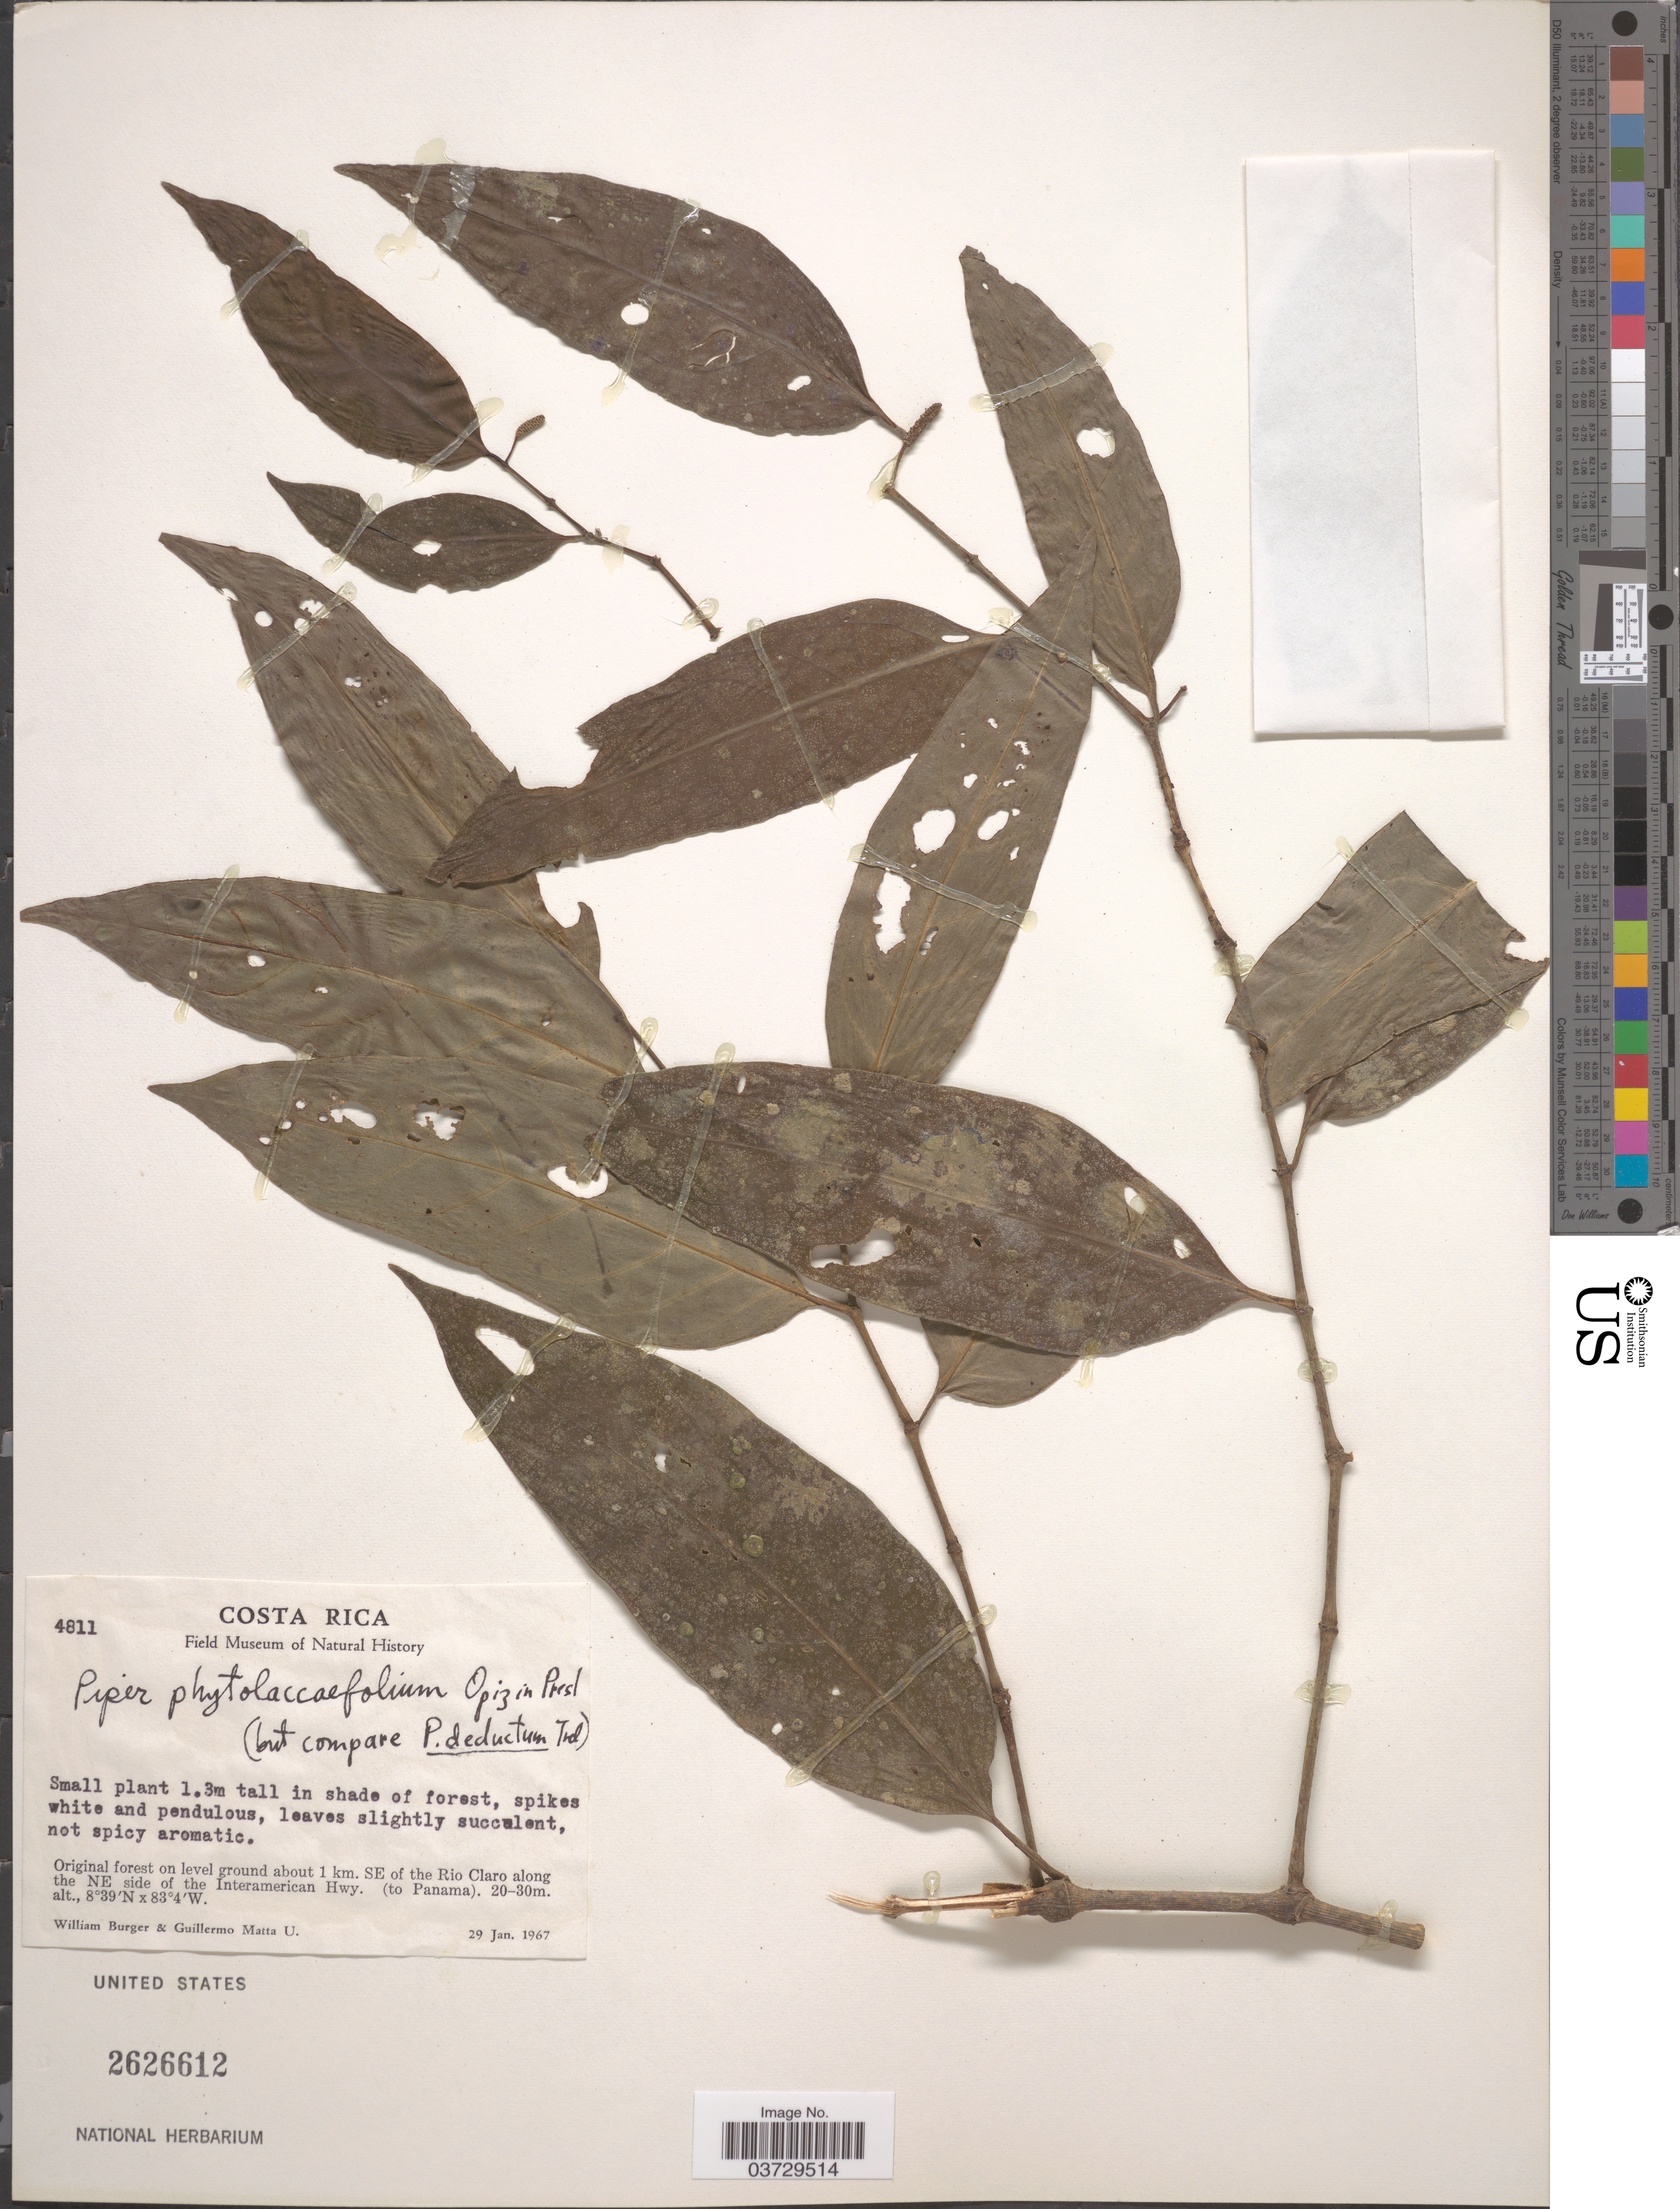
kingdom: Plantae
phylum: Tracheophyta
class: Magnoliopsida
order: Piperales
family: Piperaceae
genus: Piper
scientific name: Piper phytolaccifolium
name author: Opiz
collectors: W. Burger & G. Matta U.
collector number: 4811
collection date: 1967-01-29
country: Costa Rica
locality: On level ground about 1 km. SE of the Rio Claro along the NE side of the Interamerican Hwy. (to Panama).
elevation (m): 20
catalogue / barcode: US 2626612